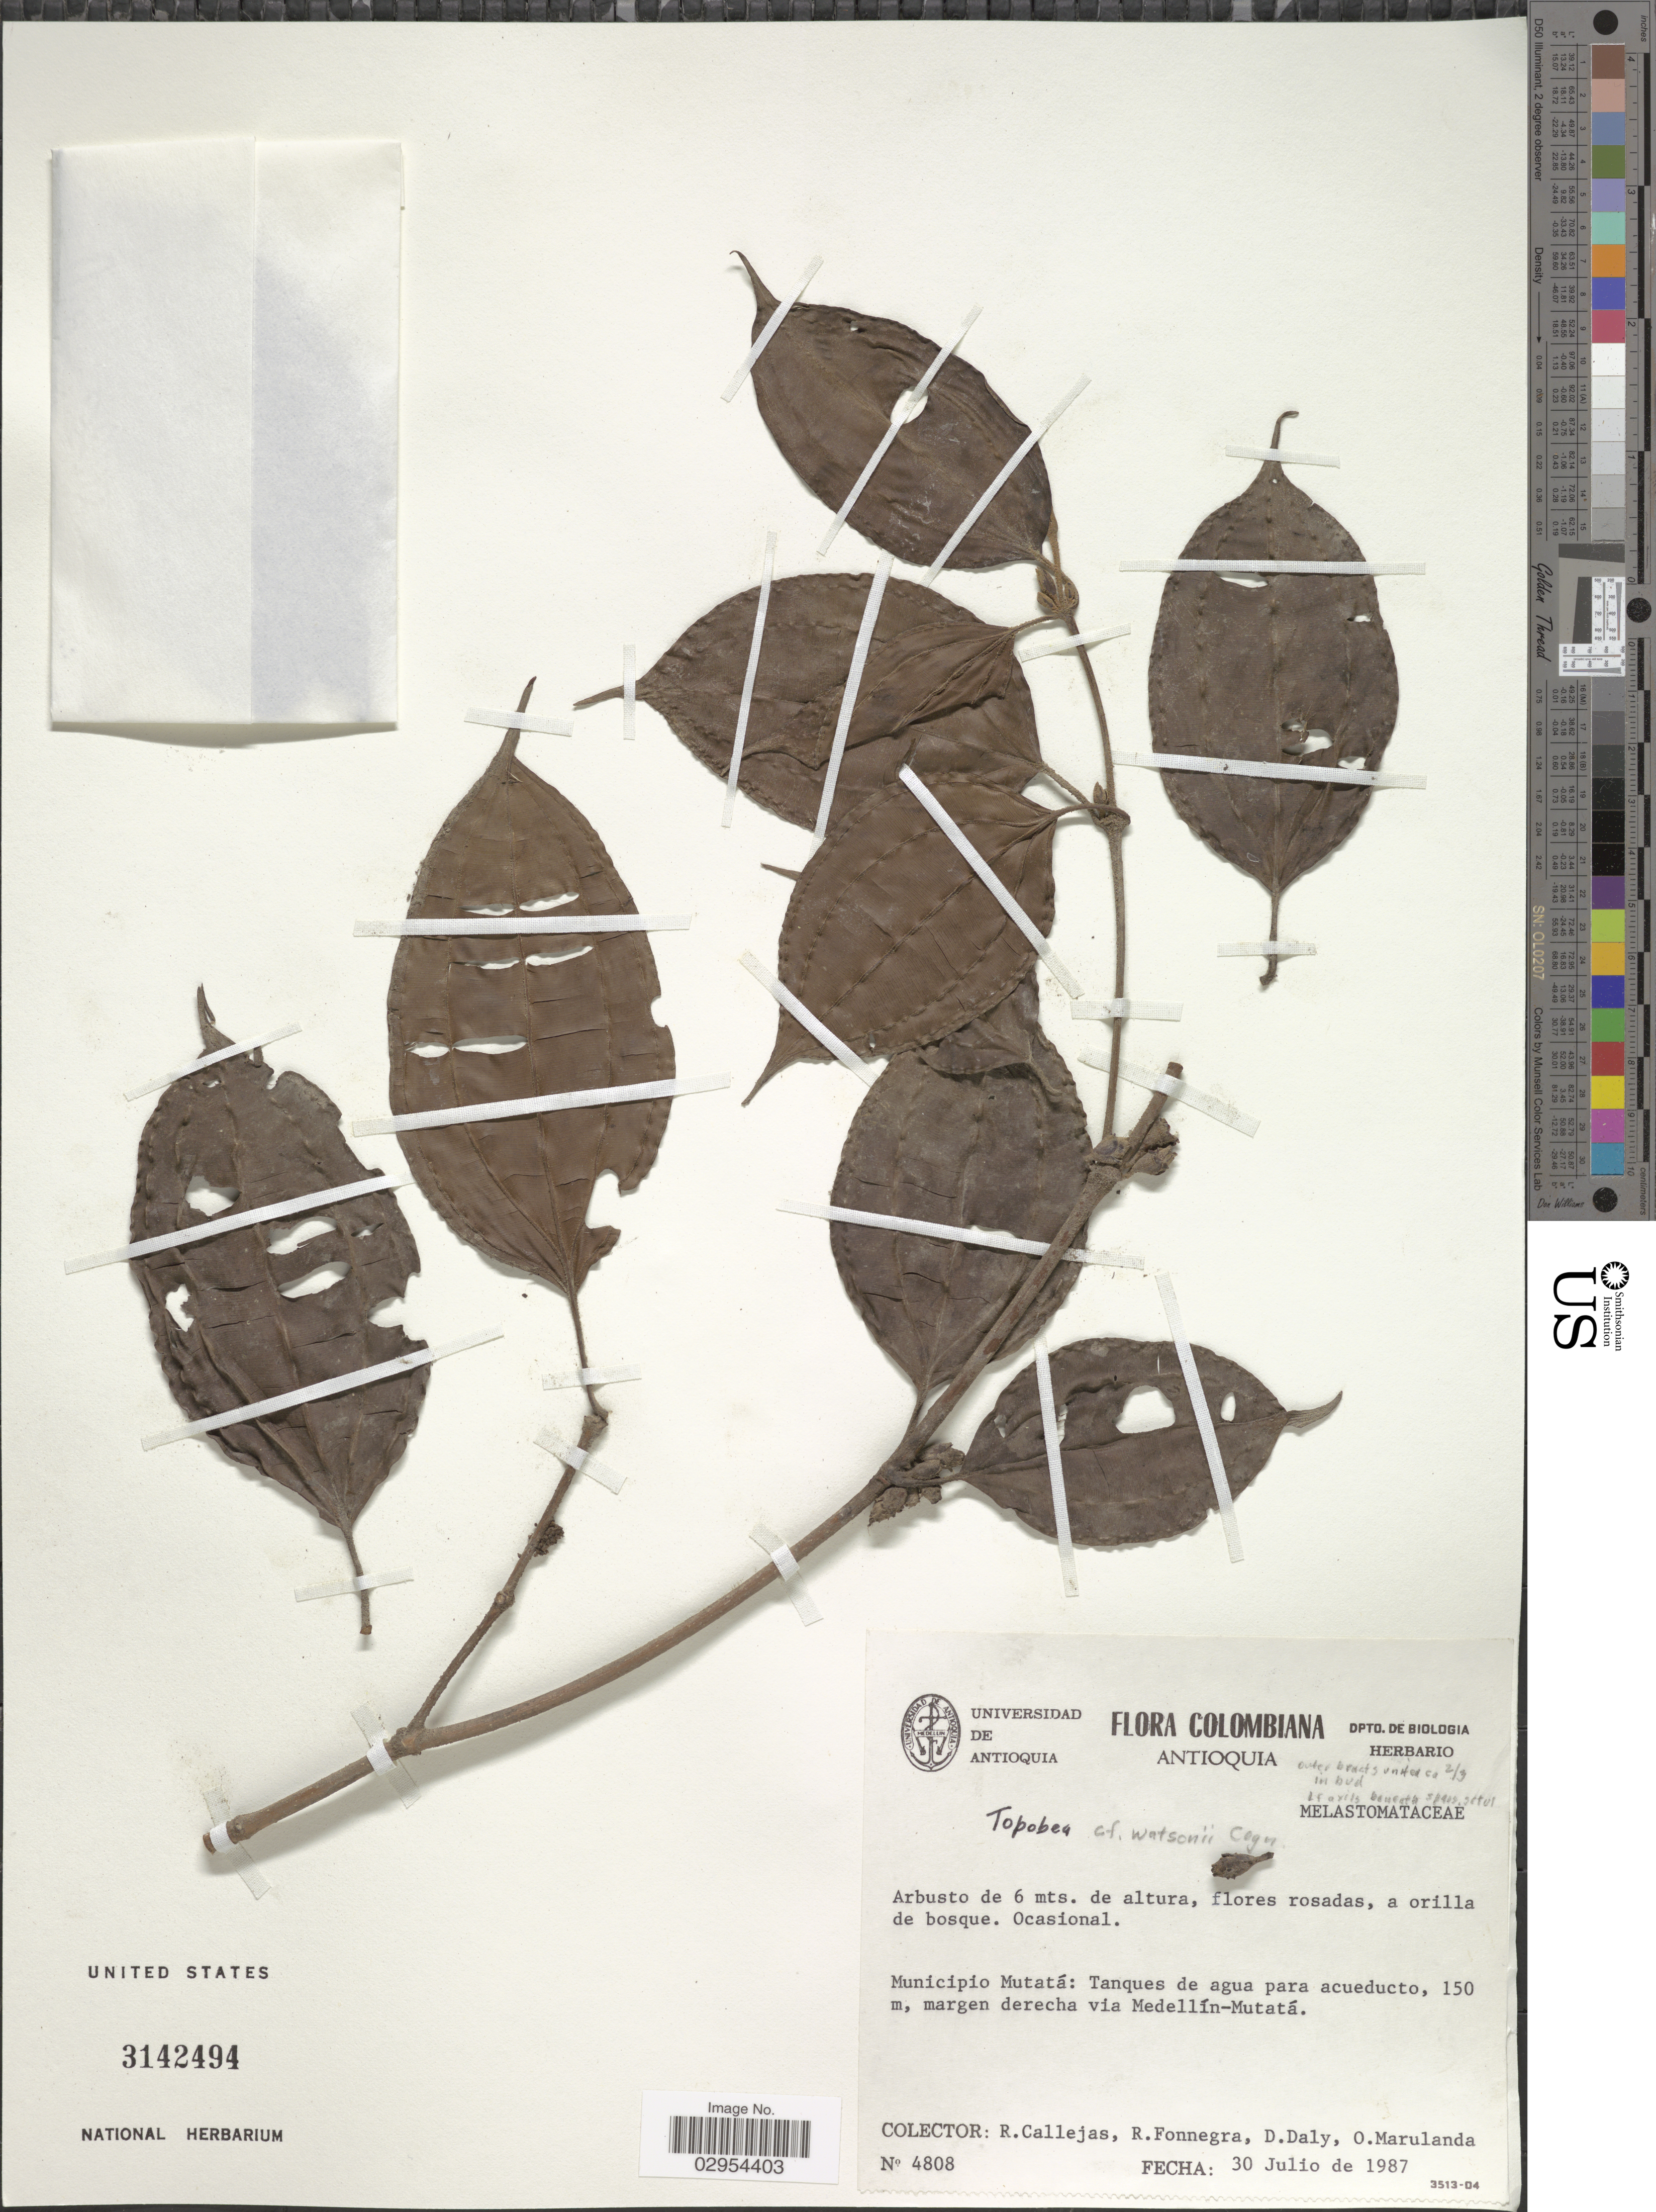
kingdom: Plantae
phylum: Tracheophyta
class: Magnoliopsida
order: Myrtales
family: Melastomataceae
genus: Topobea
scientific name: Topobea sp.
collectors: R. Callejas, R. Fonnegra, D. C. Daly & O. Marulanda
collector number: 4808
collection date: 1987-07-30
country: Colombia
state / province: Antioquia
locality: Municipio Mutatá: Tanques de agua para acueducto, margen derecha via Medellín-Mutatá.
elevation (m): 150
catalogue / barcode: US 3142494